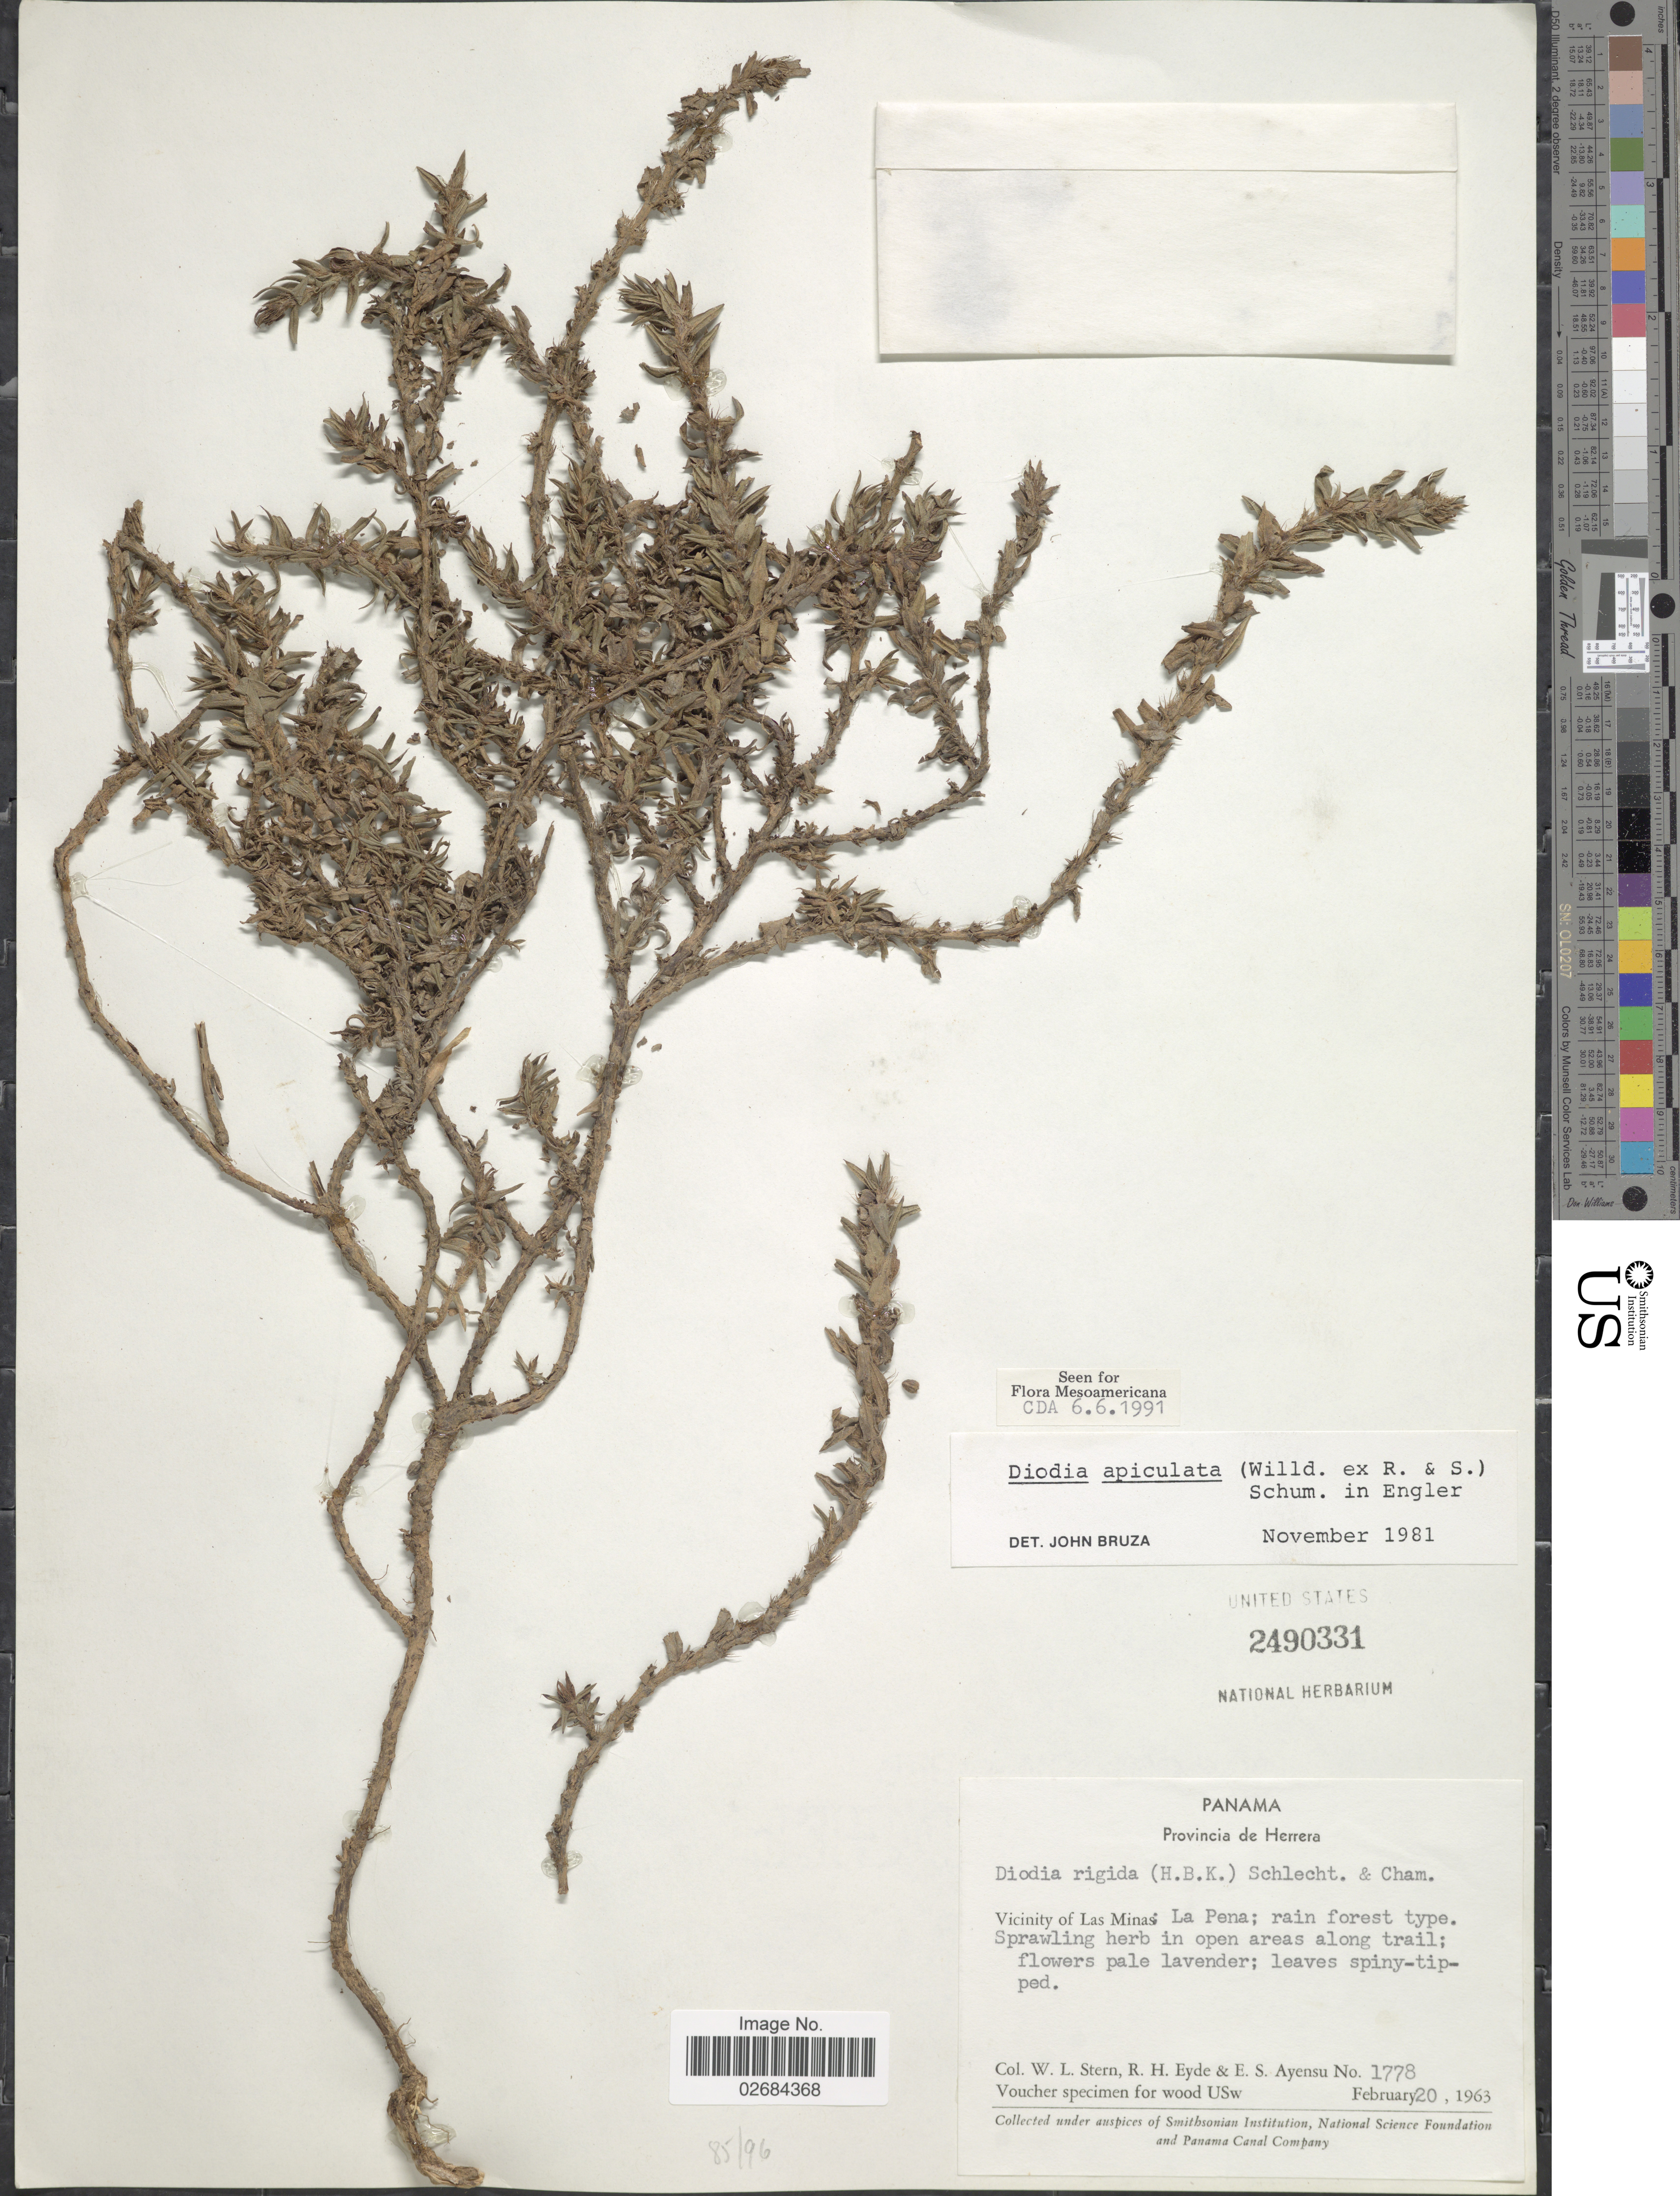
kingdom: Plantae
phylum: Tracheophyta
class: Magnoliopsida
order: Gentianales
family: Rubiaceae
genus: Diodia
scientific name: Diodia apiculata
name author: (Willd. ex Roem. & Schult.) K. Schum.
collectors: W. L. Stern, R. H. Eyde & E. S. Ayensu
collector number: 1778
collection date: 1963-02-20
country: Panama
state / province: Herrera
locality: Vicinity of Las Minas: La Pena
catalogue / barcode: US 2490331